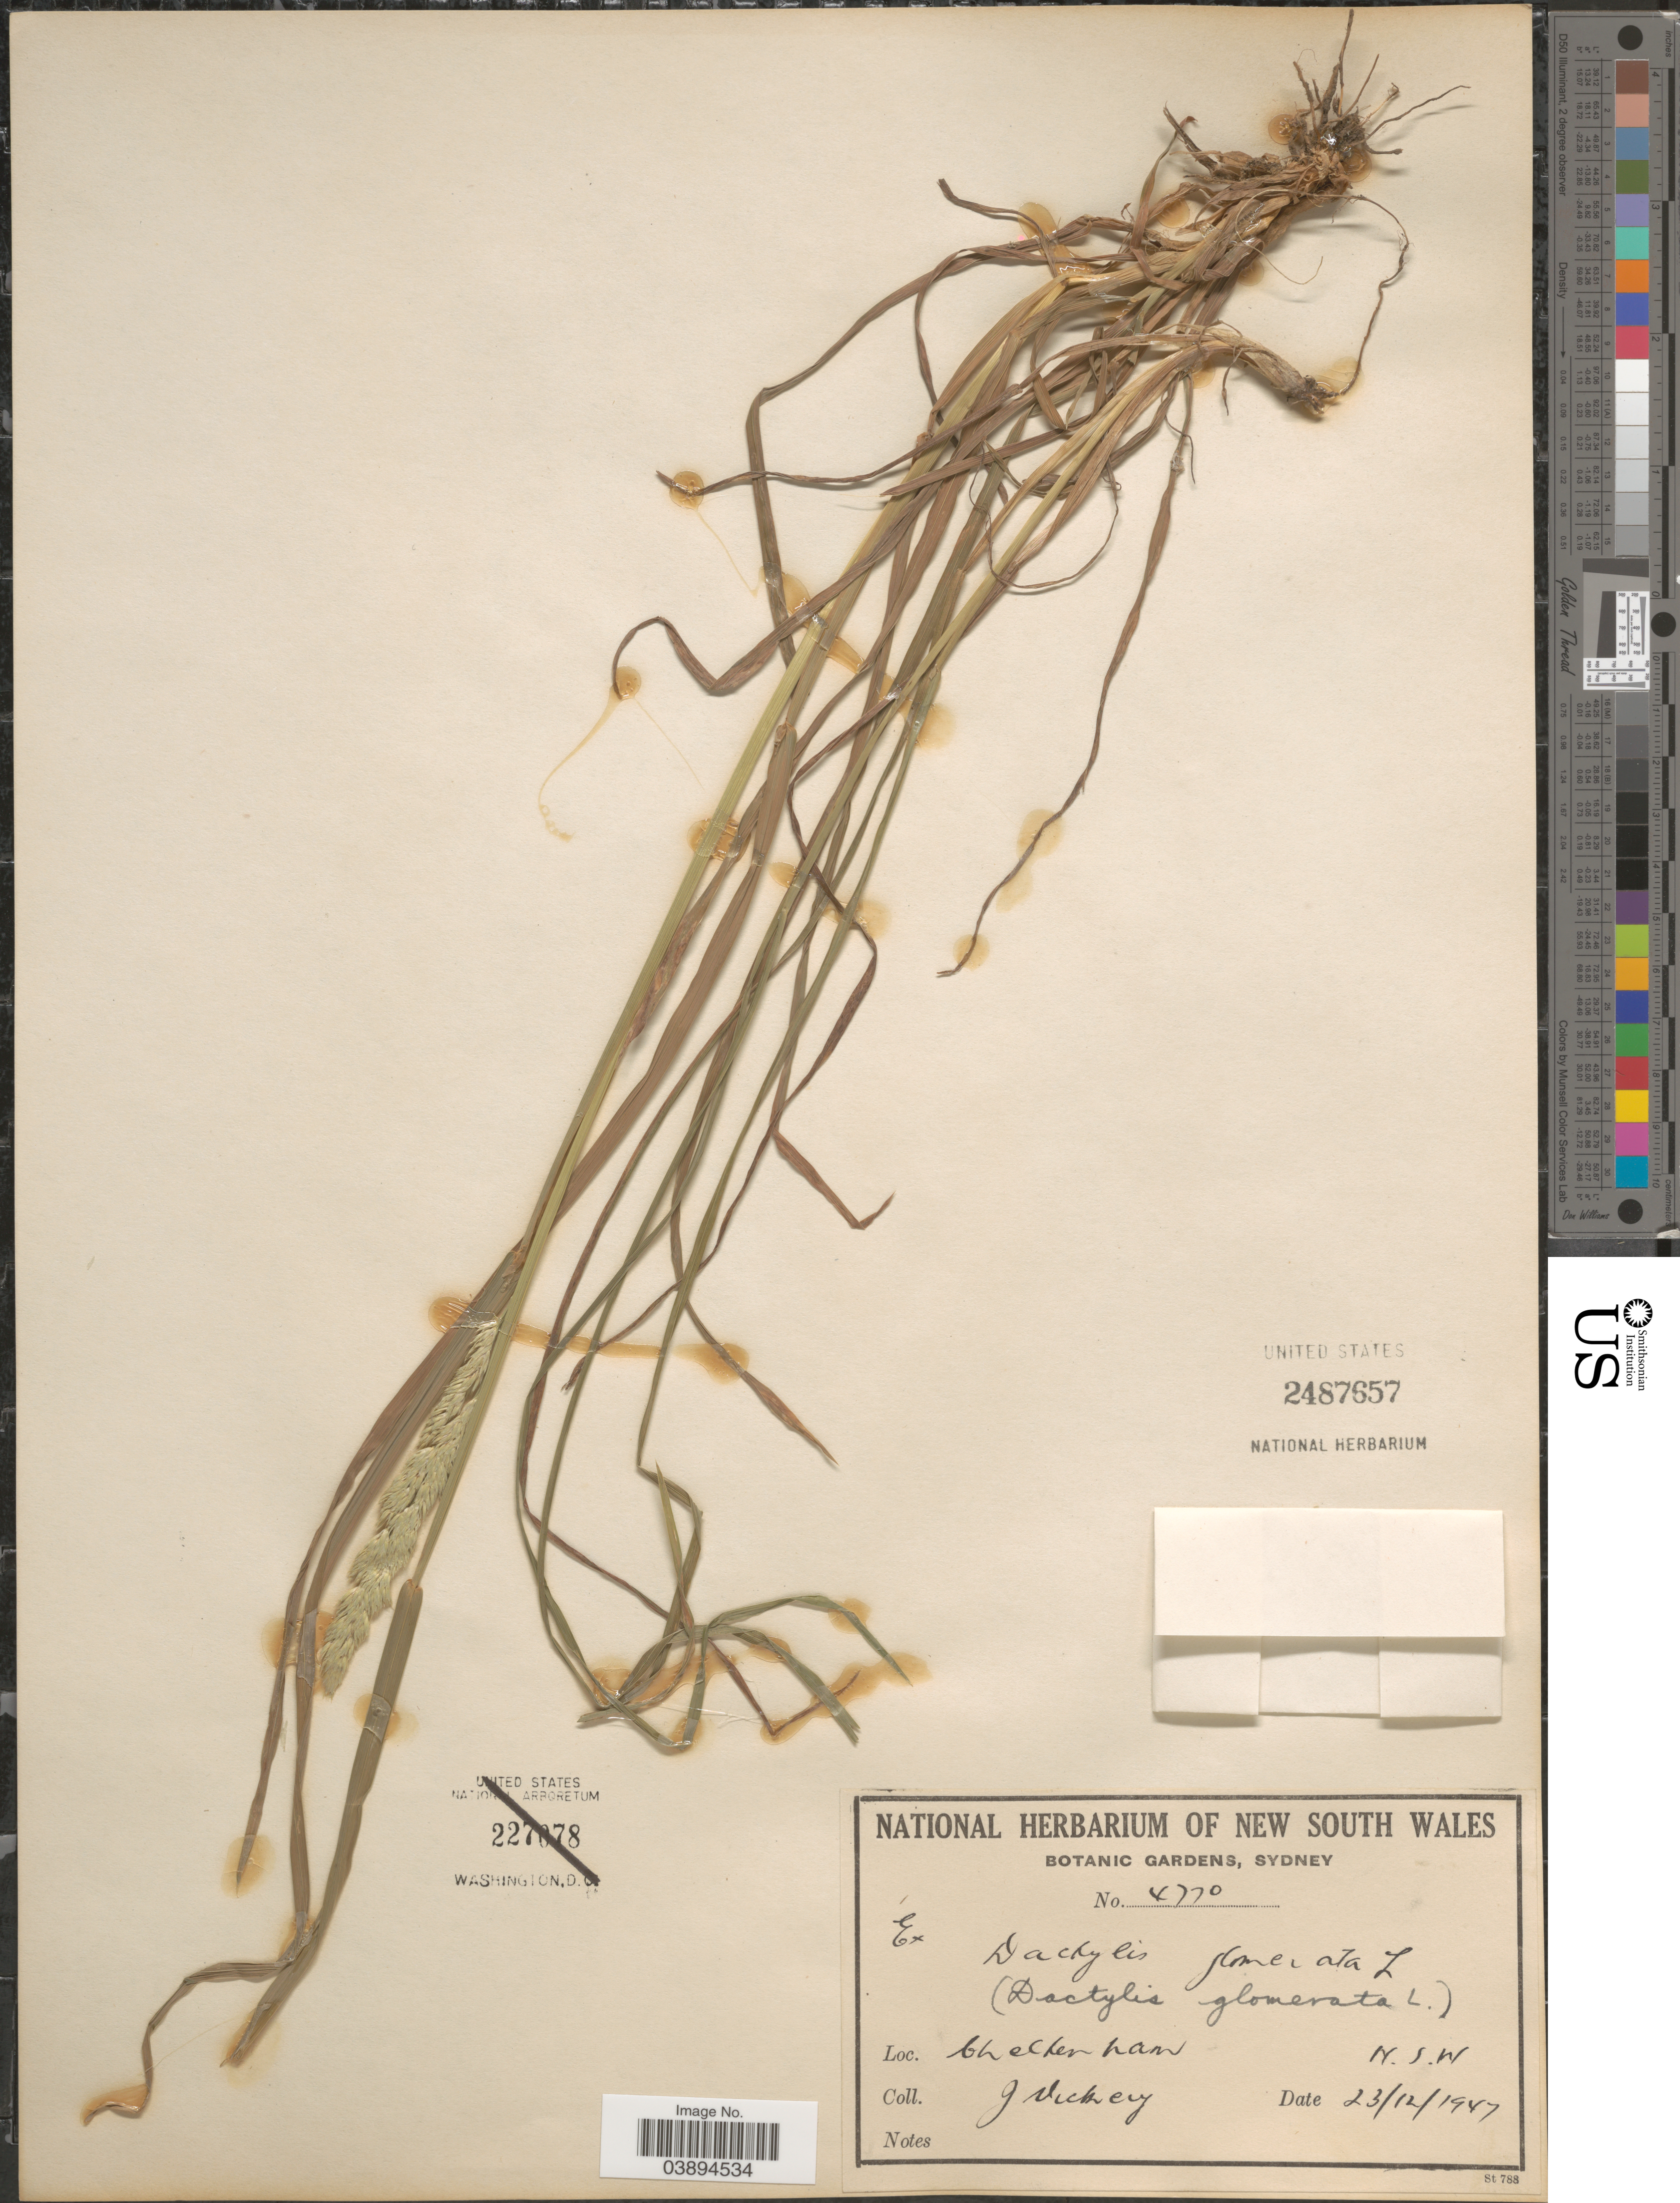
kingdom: Plantae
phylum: Tracheophyta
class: Liliopsida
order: Poales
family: Poaceae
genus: Dactylis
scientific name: Dactylis glomerata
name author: L.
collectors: J. Vickery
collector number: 4770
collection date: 1947-12-23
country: Australia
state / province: New South Wales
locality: Cheltenham.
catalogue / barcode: US 2487657